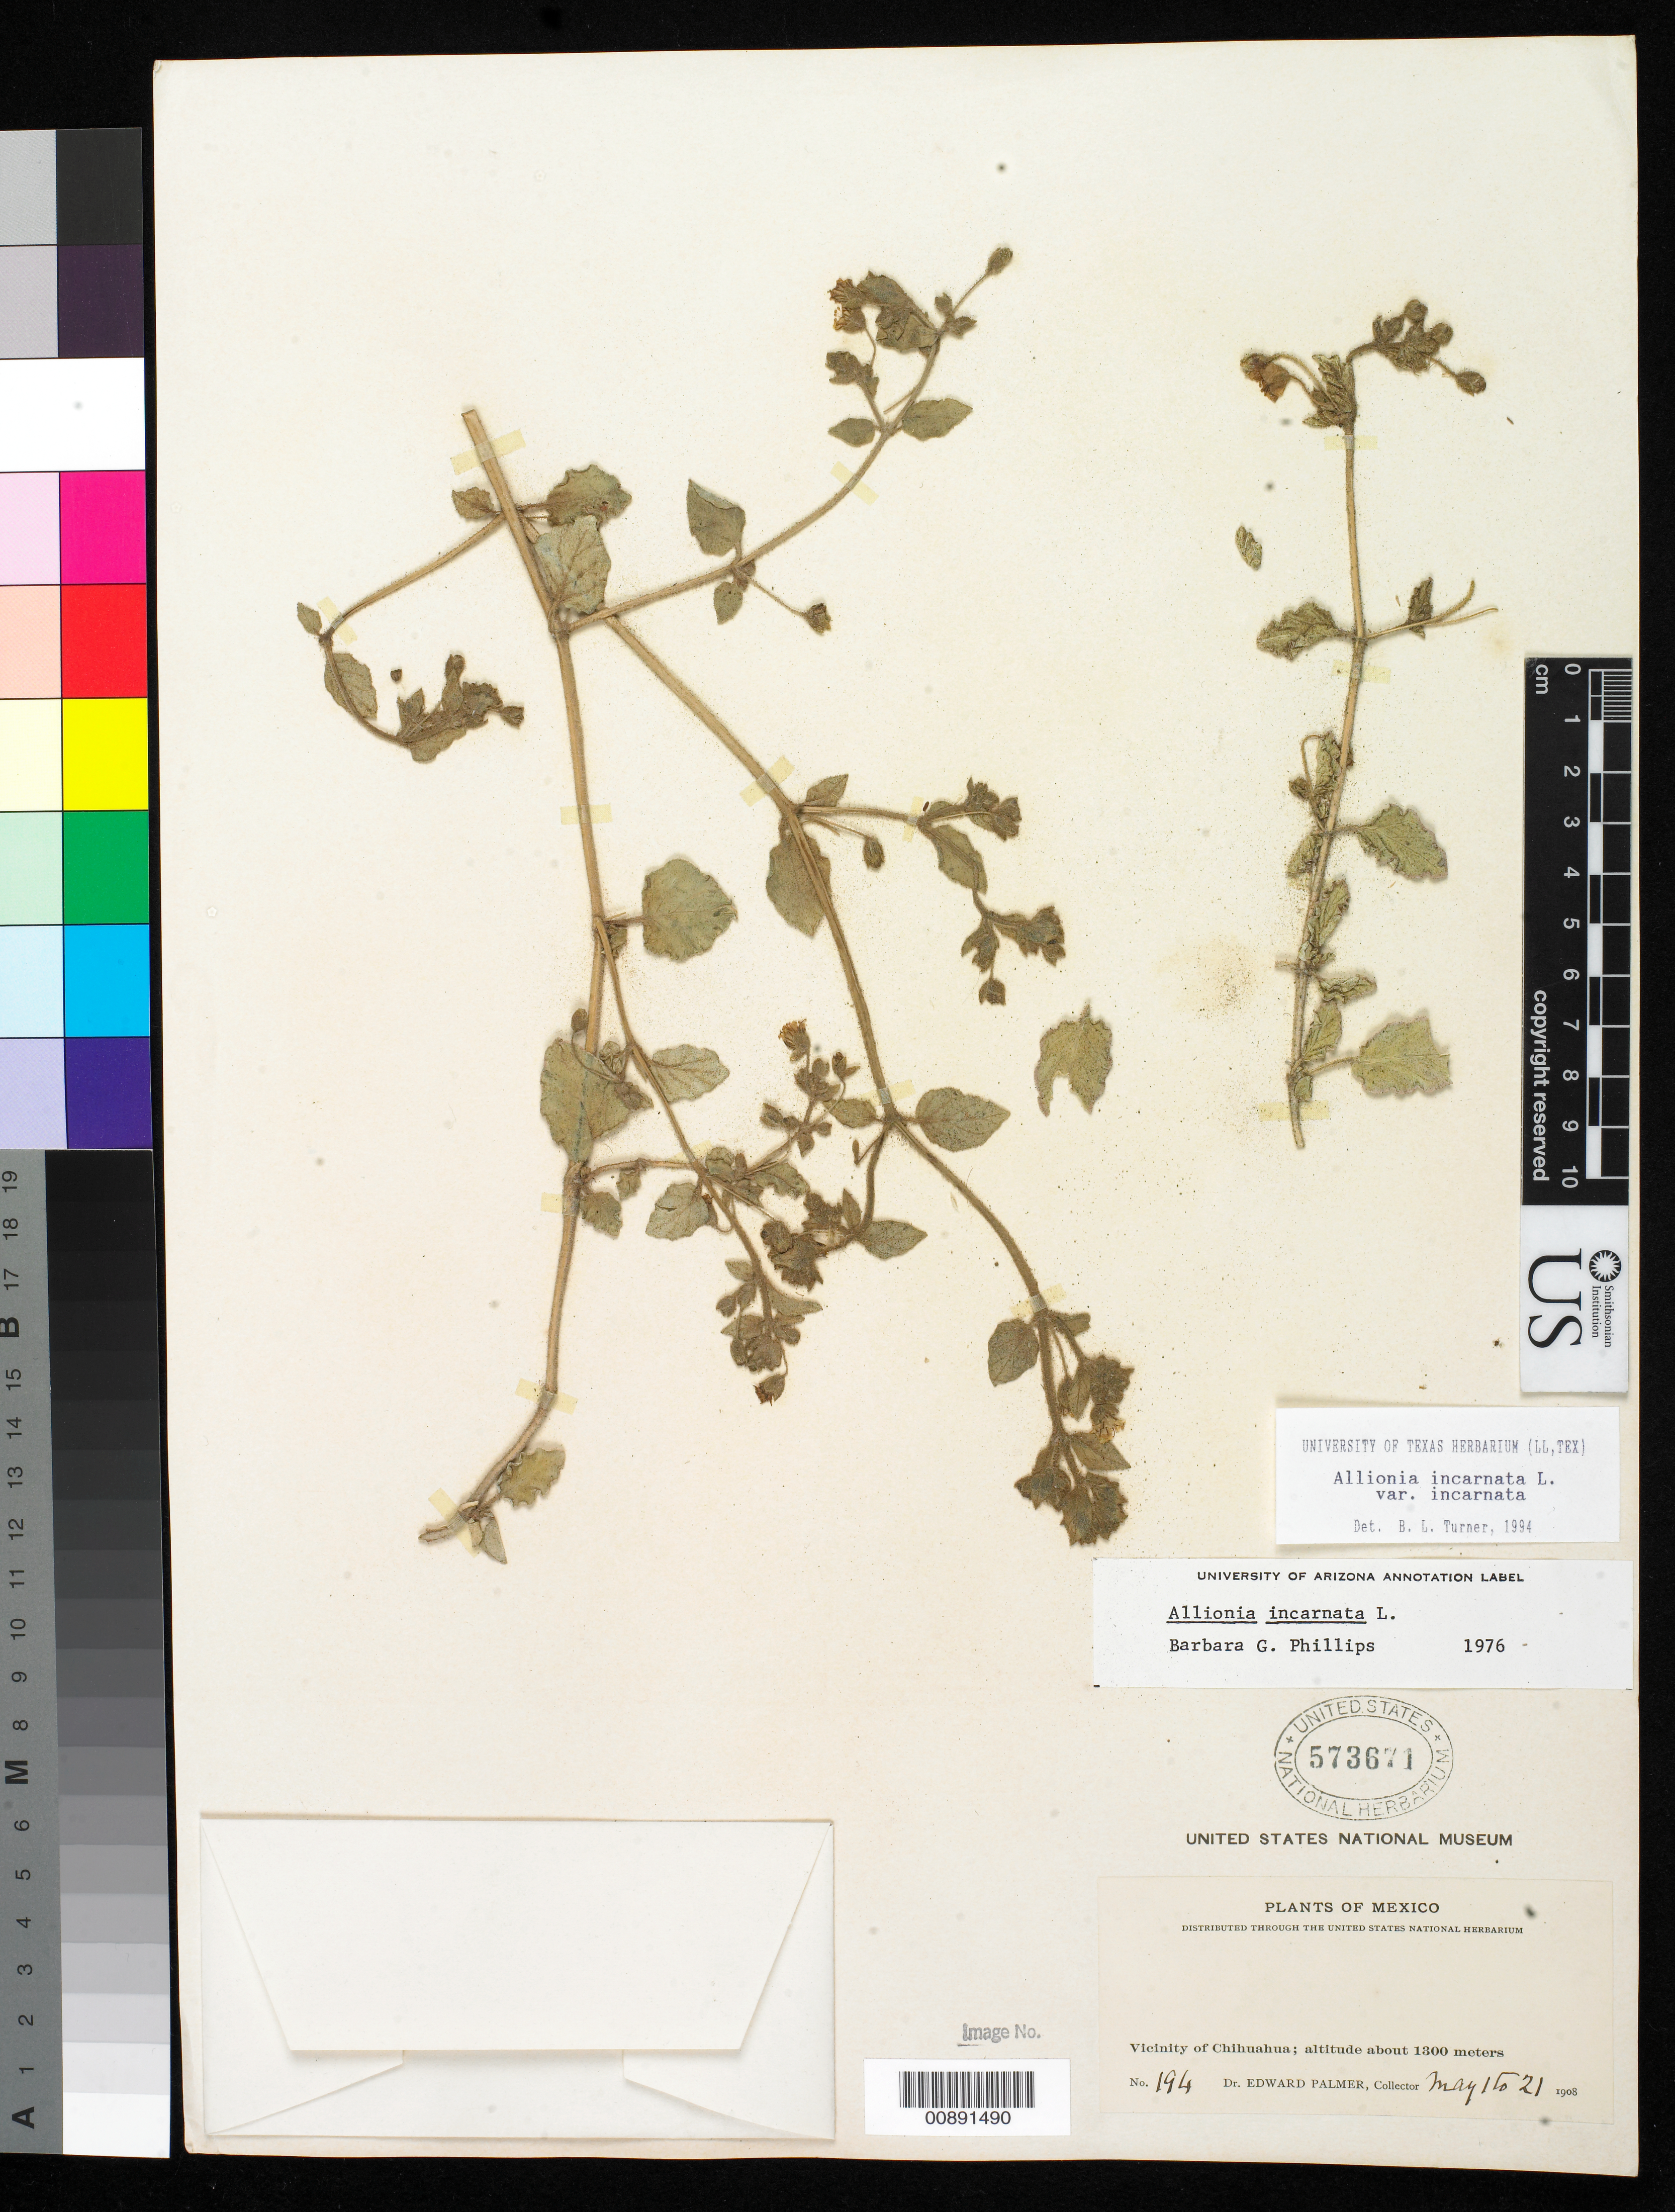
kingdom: Plantae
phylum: Tracheophyta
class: Magnoliopsida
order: Caryophyllales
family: Nyctaginaceae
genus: Allionia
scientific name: Allionia incarnata var. incarnata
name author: L.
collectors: E. Palmer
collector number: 194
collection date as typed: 01 May 1908 to 21 May 1908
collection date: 1908-05-01/1908-05-21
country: Mexico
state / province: Chihuahua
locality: Vicinity of Chihuahua.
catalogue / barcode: US 573671